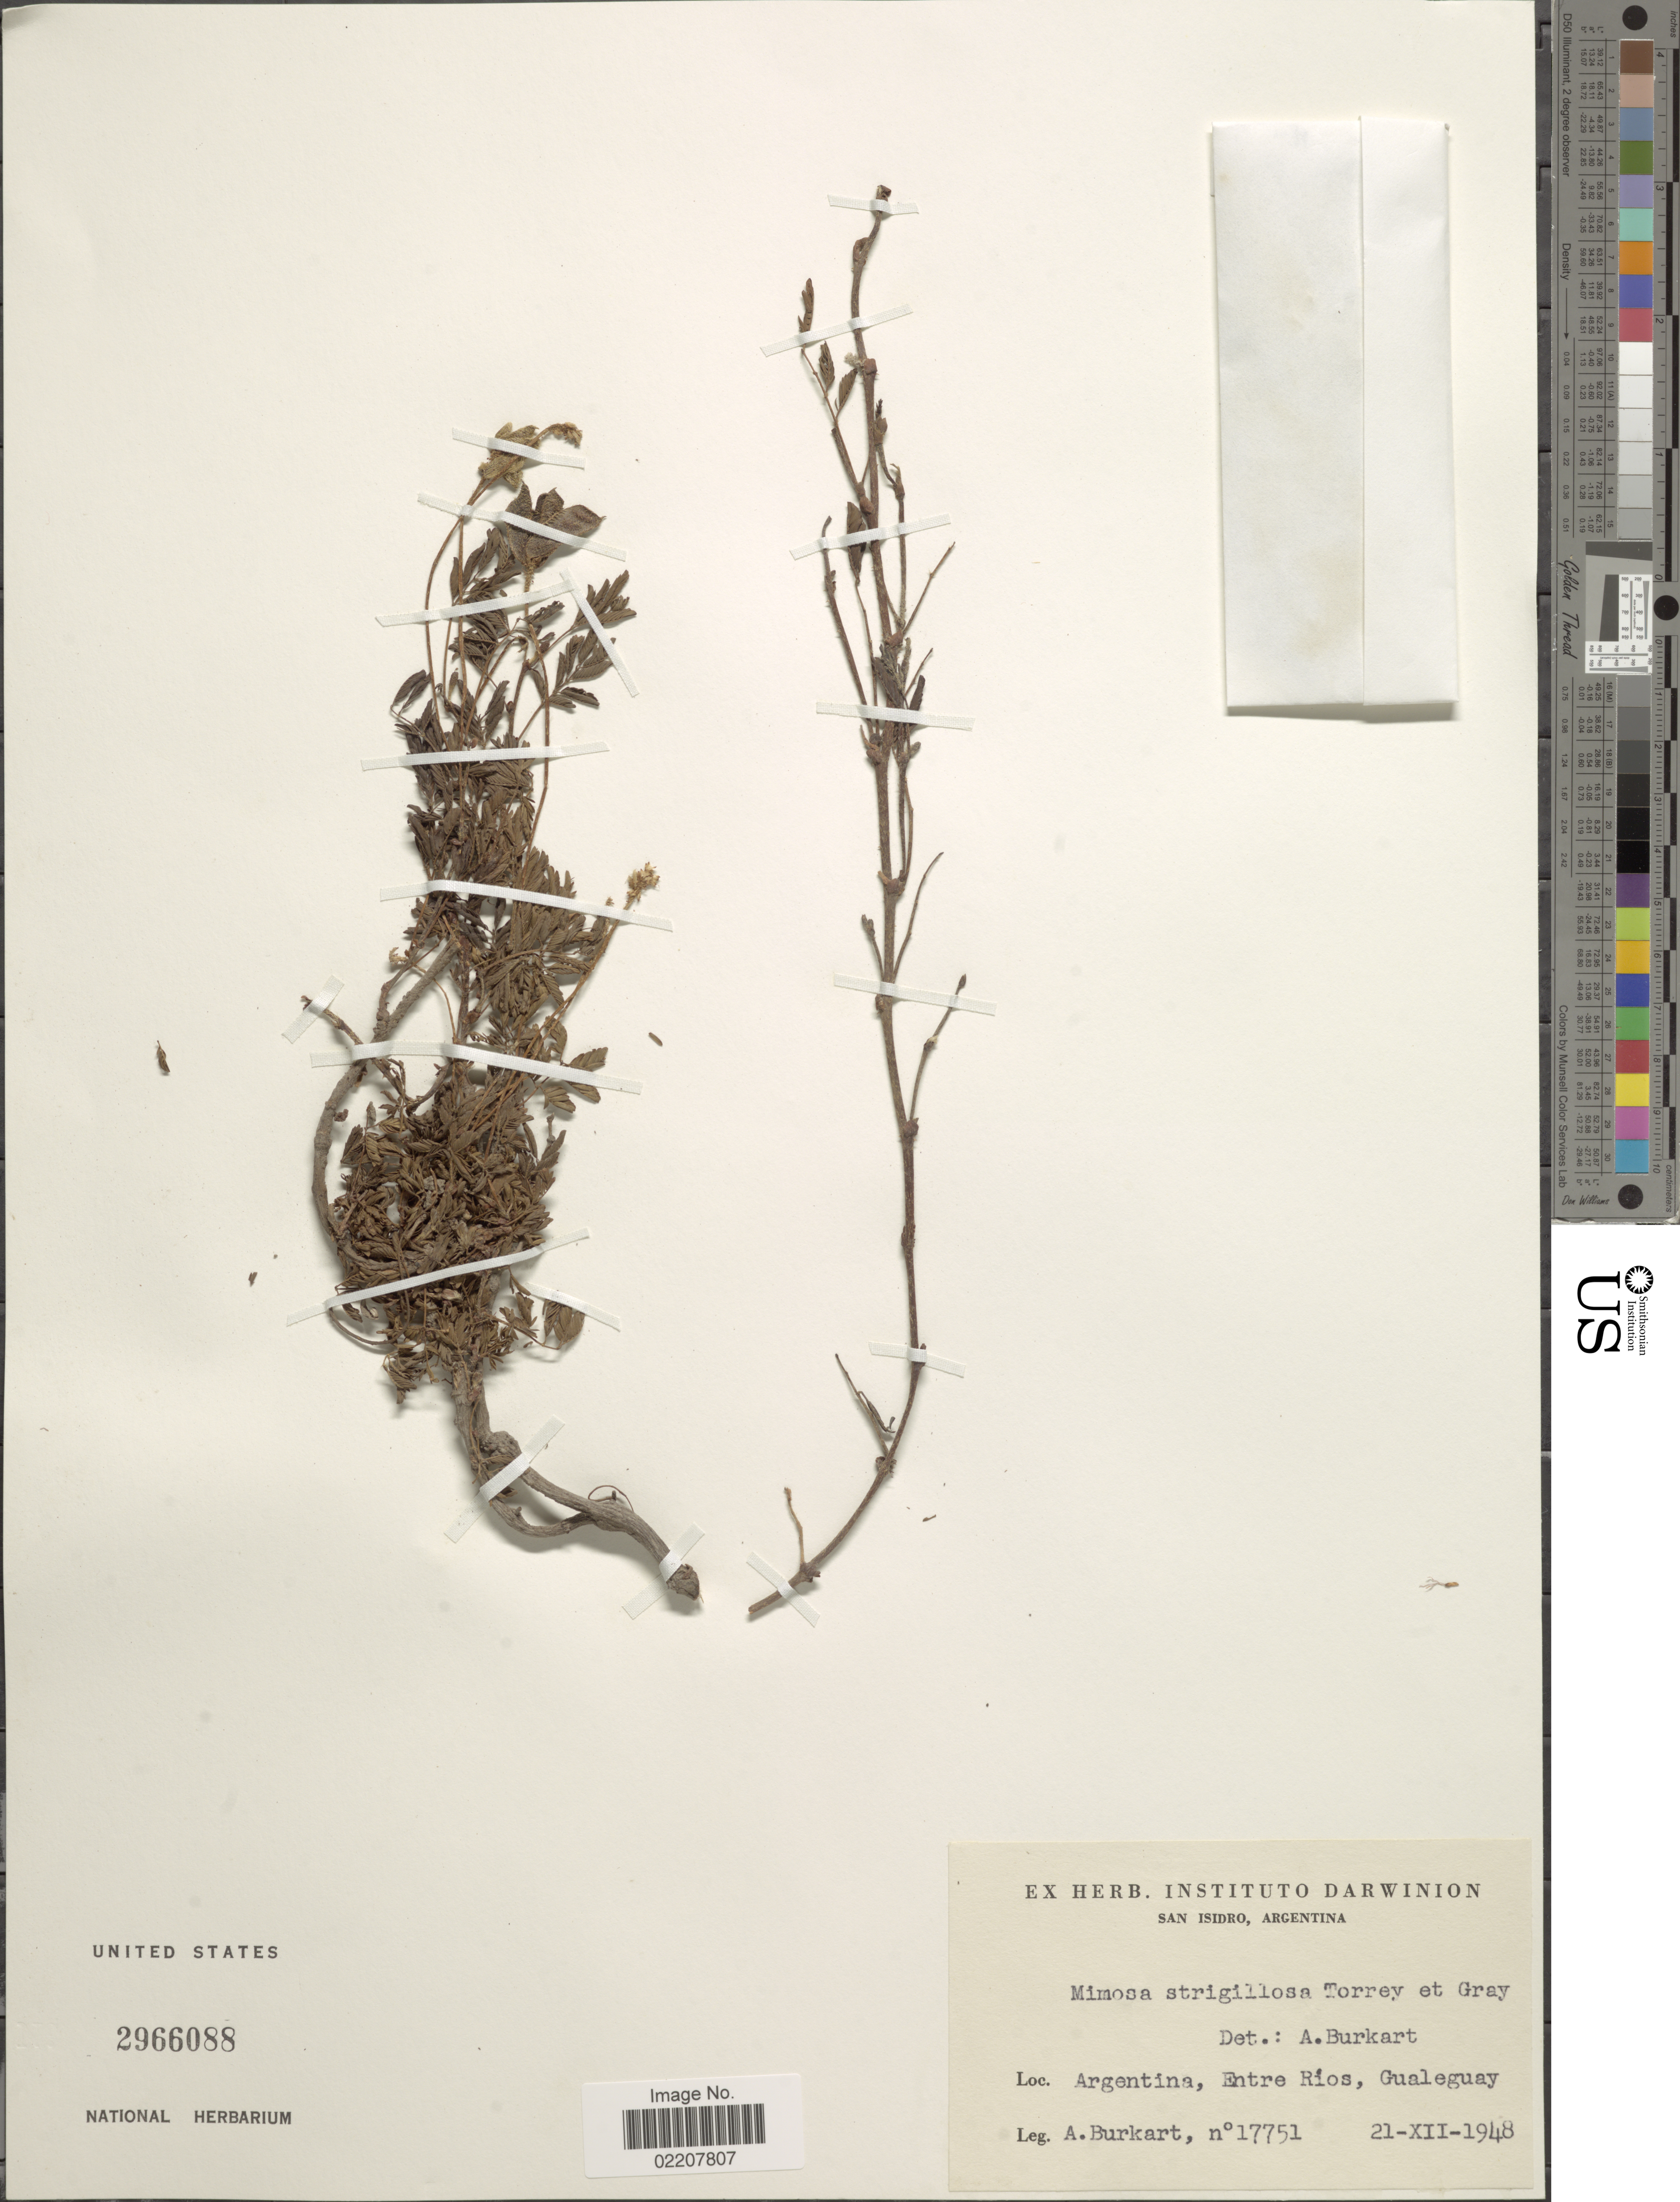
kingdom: Plantae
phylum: Tracheophyta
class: Magnoliopsida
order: Fabales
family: Fabaceae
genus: Mimosa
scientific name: Mimosa strigillosa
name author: Torr. & A. Gray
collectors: A. E. Burkart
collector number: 17751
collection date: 1948-12-21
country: Argentina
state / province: Entre Rios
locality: Gualeguay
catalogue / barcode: US 2966088